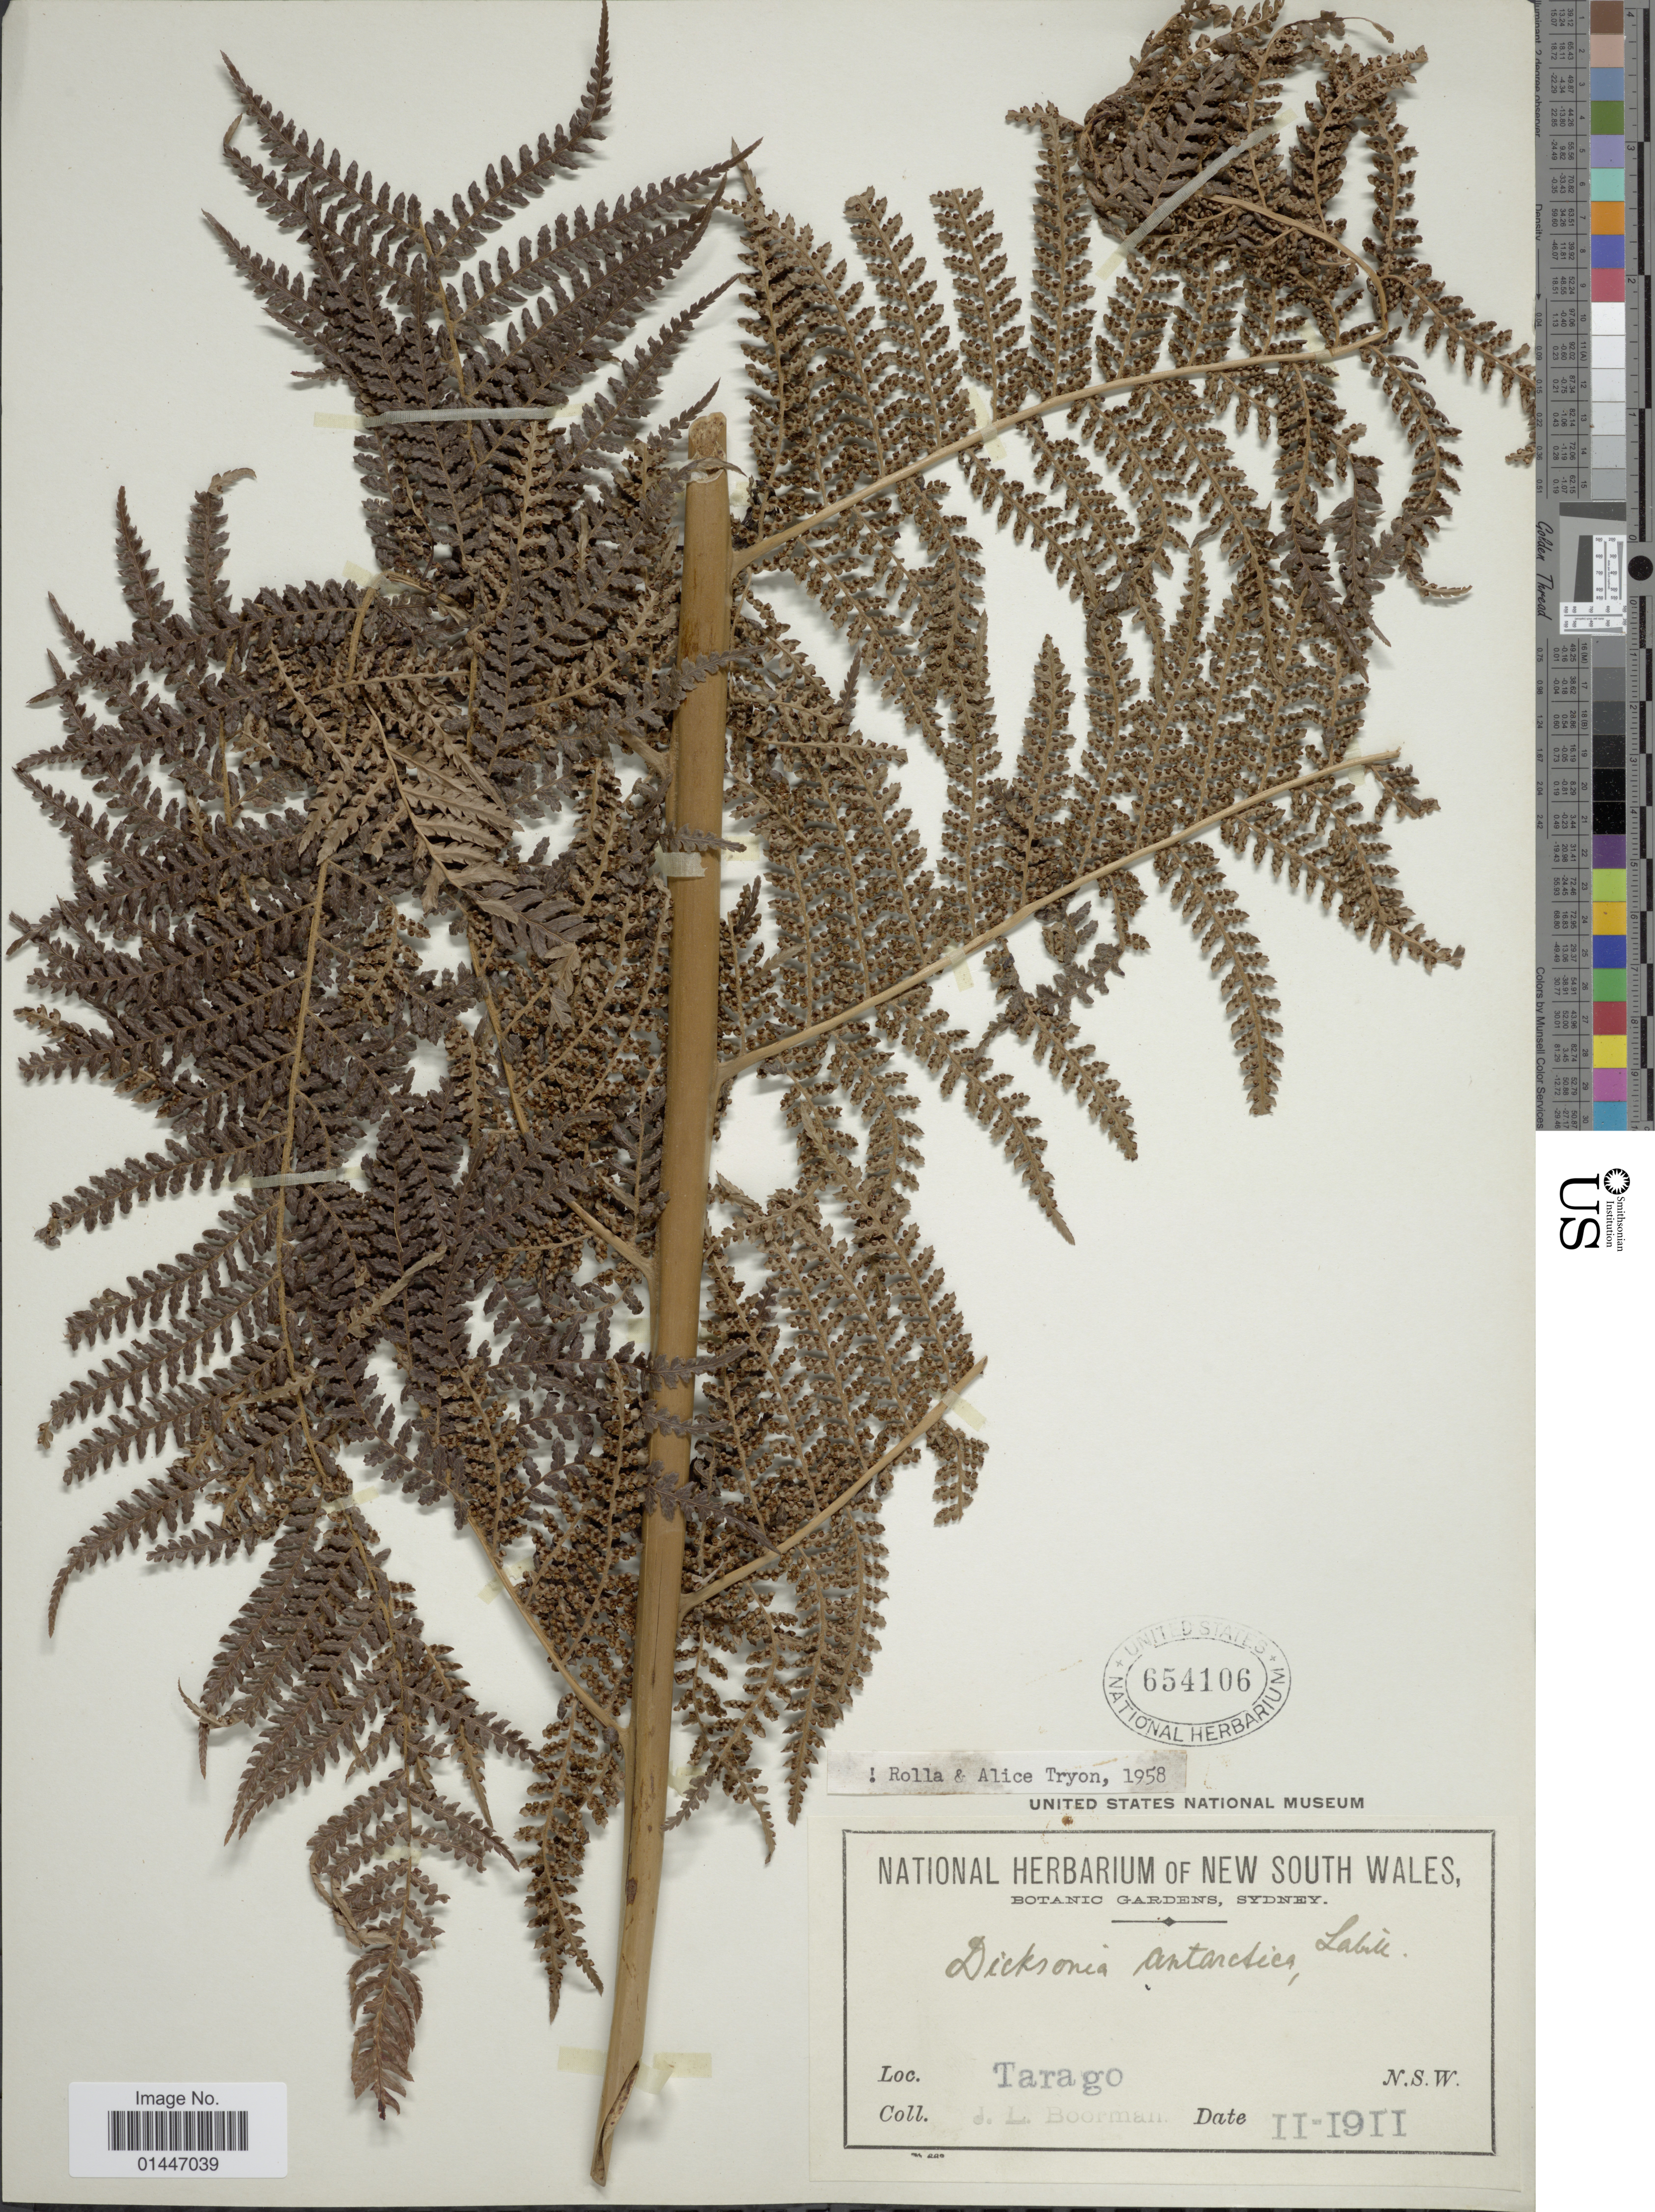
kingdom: Plantae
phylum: Tracheophyta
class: Polypodiopsida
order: Cyatheales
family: Dicksoniaceae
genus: Dicksonia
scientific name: Dicksonia antarctica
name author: Labill.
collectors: J. Boorman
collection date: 1911-11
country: Australia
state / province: New South Wales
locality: Tarago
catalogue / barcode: US 654106